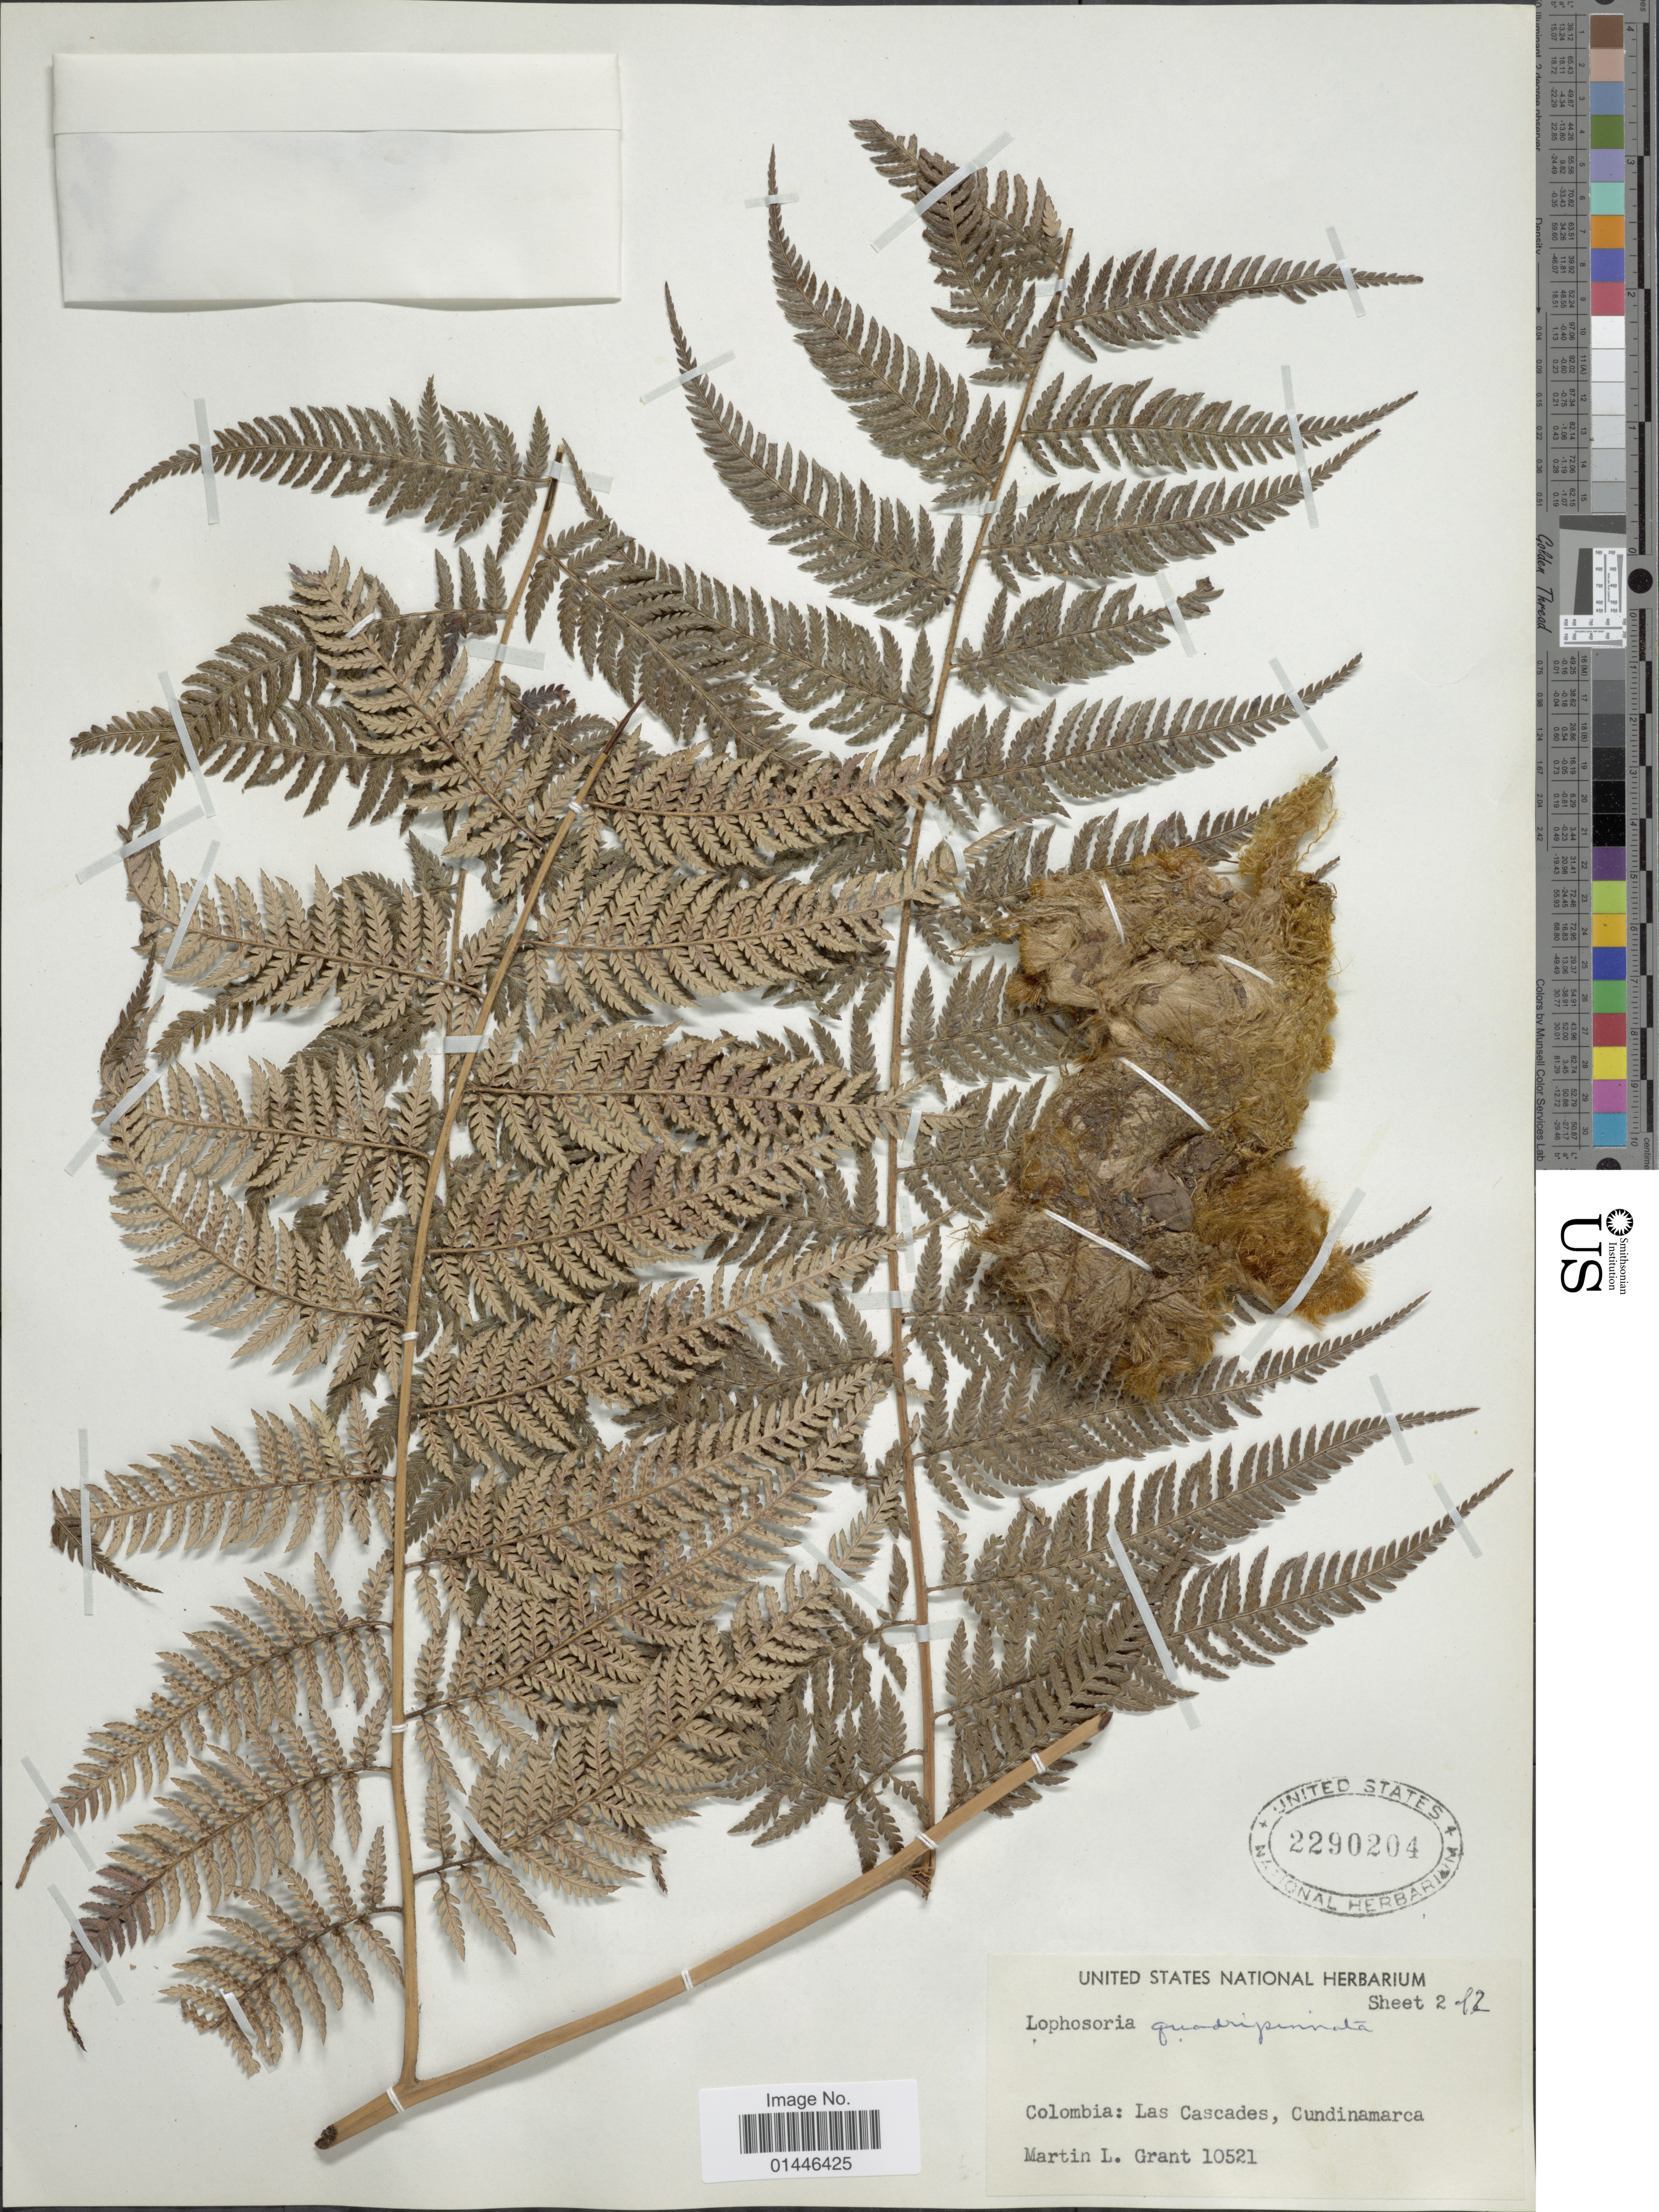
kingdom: Plantae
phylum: Tracheophyta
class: Polypodiopsida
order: Cyatheales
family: Dicksoniaceae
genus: Lophosoria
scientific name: Lophosoria quadripinnata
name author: (J.F. Gmel.) C. Chr.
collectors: M. L. Grant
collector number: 10521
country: Colombia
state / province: Cundinamarca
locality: Las Cascades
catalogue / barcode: US 2290204